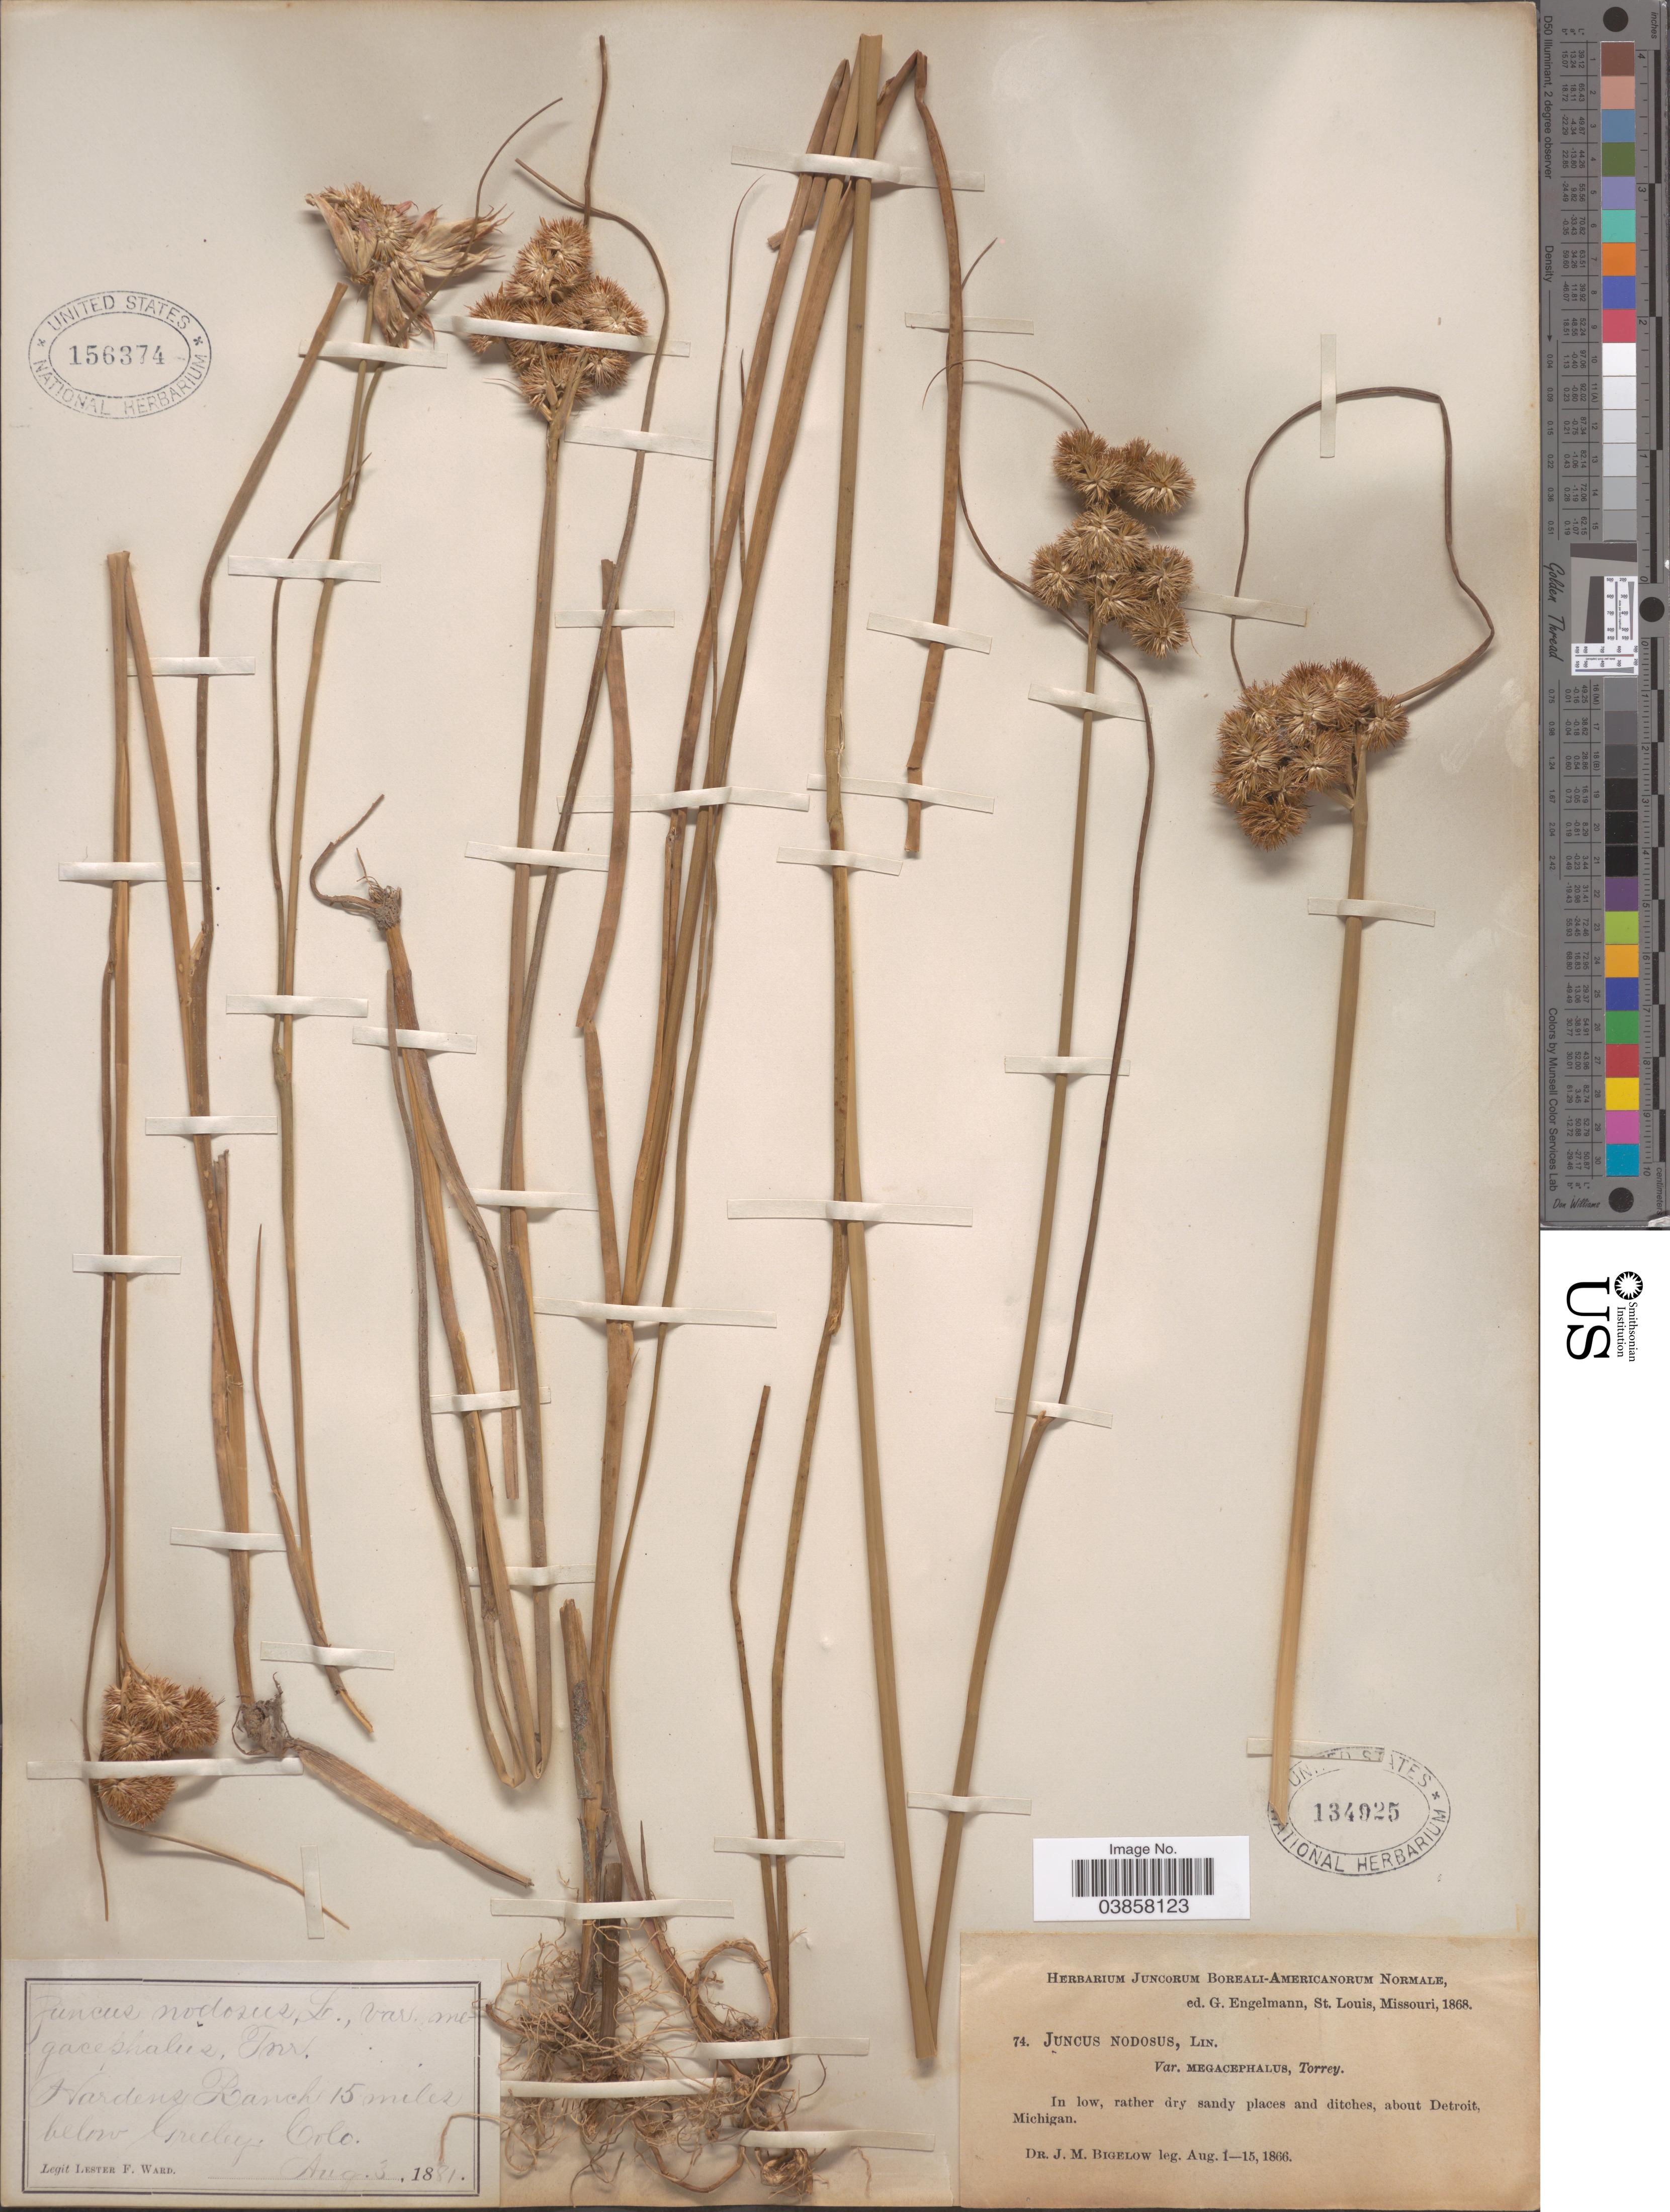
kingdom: Plantae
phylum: Tracheophyta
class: Liliopsida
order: Poales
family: Juncaceae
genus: Juncus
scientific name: Juncus torreyi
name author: Coville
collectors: L. F. Ward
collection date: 1881-08-03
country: United States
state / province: Colorado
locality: Hardens Ranch 15 miles below Greeley.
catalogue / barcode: US 156374-2